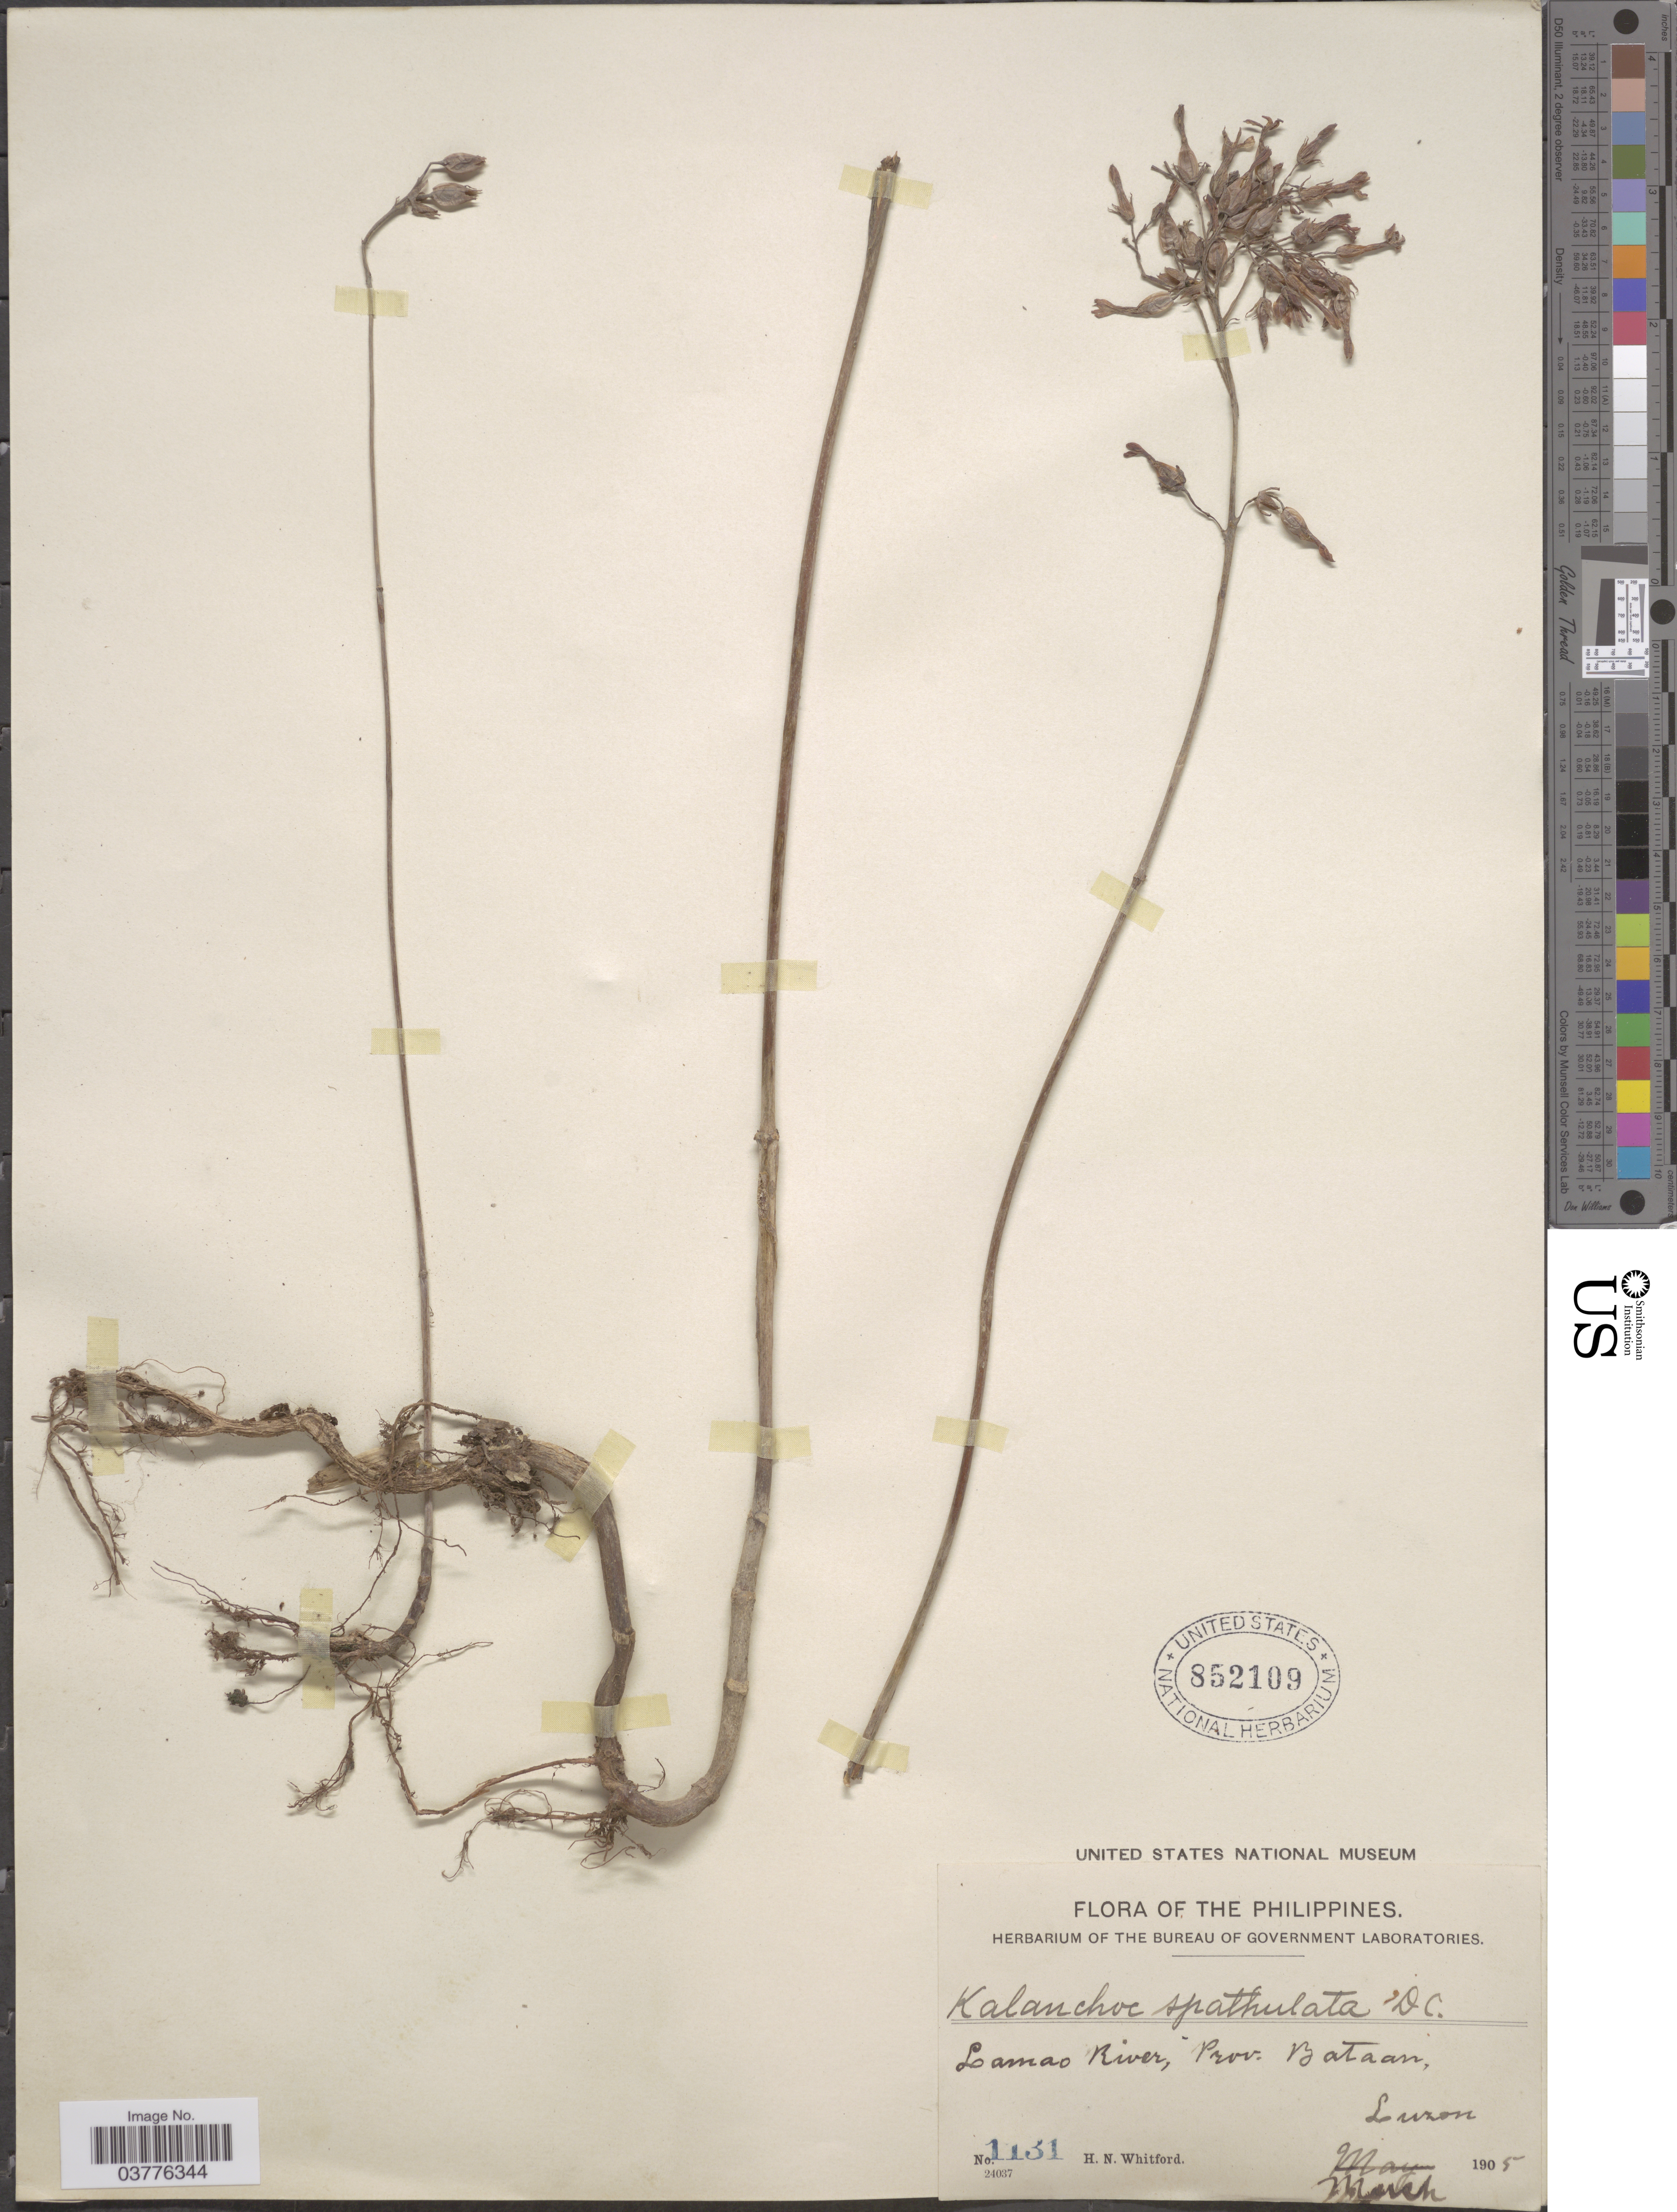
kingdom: Plantae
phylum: Tracheophyta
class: Magnoliopsida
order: Saxifragales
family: Crassulaceae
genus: Kalanchoe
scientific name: Kalanchoe spathulata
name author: DC.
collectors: H. N. Whitford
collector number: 1131*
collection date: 1905-03/1905-05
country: Philippines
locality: The Philippines. Lamao River, Prov. Bataan, Luzon.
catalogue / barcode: US 852109